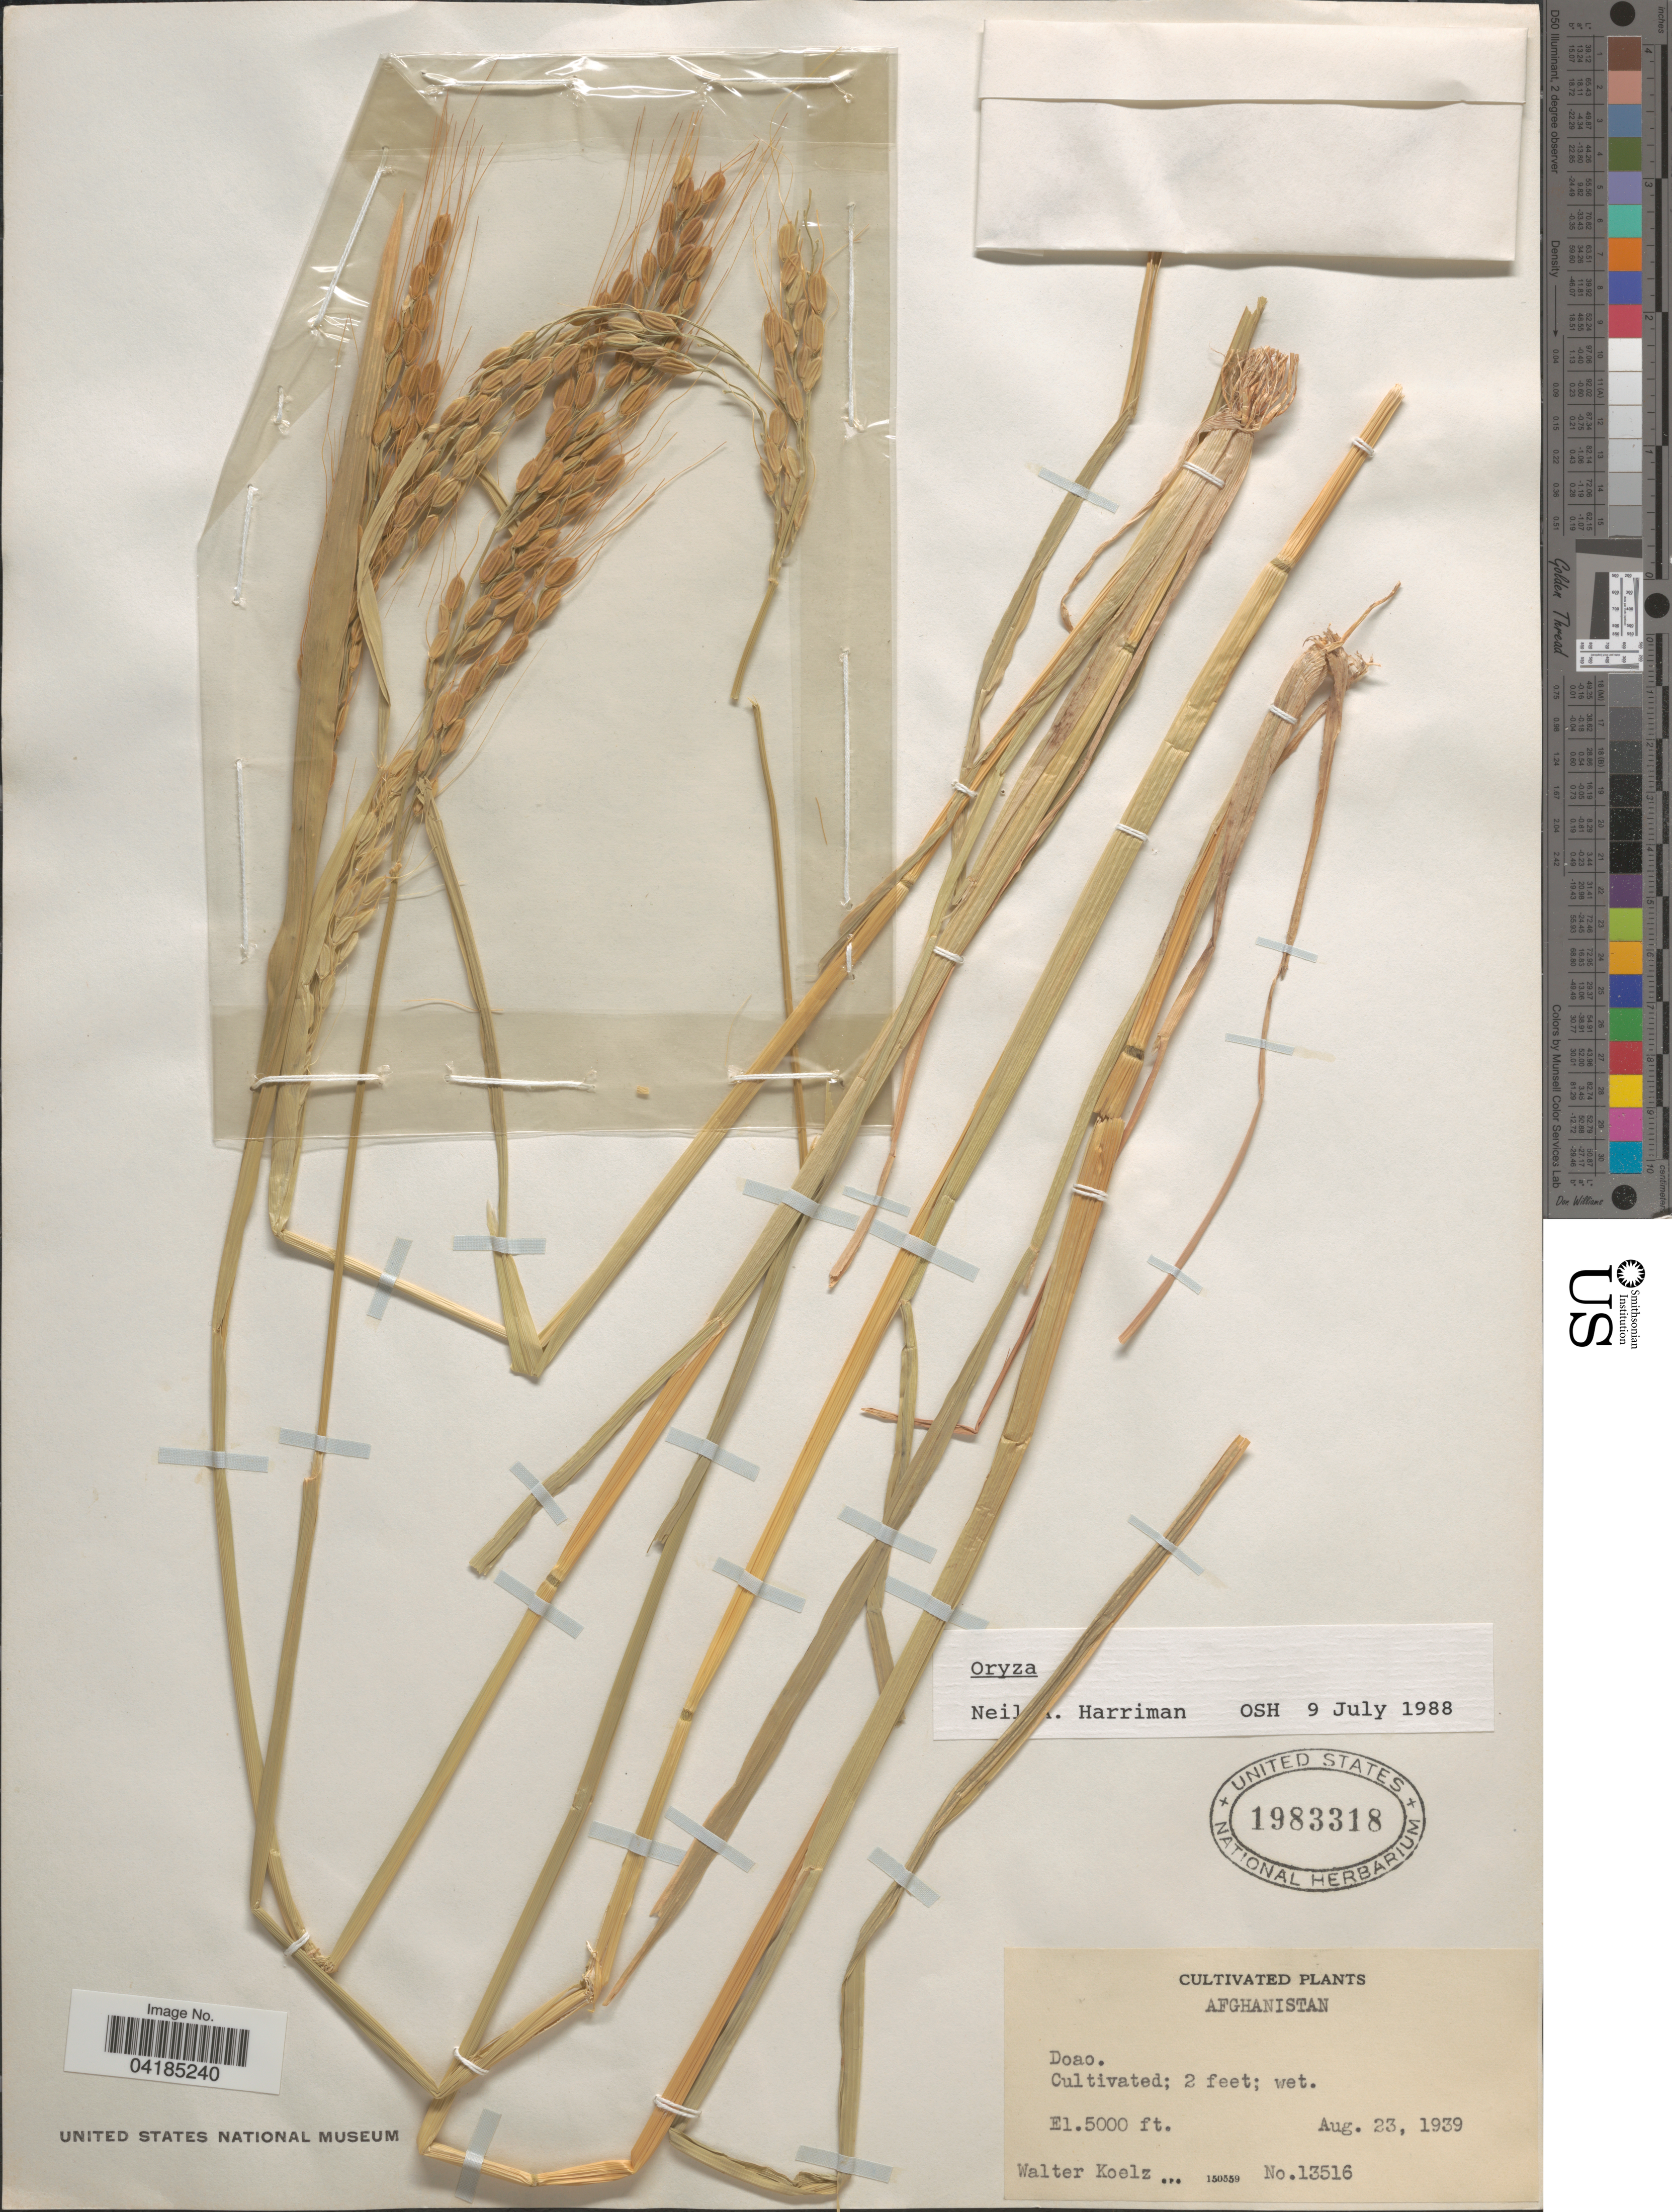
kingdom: Plantae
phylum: Tracheophyta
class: Liliopsida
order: Poales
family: Poaceae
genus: Oryza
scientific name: Oryza sp.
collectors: W. N. Koelz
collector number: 13516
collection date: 1939-08-23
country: Afghanistan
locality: Doao.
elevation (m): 1524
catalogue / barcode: US 1983318